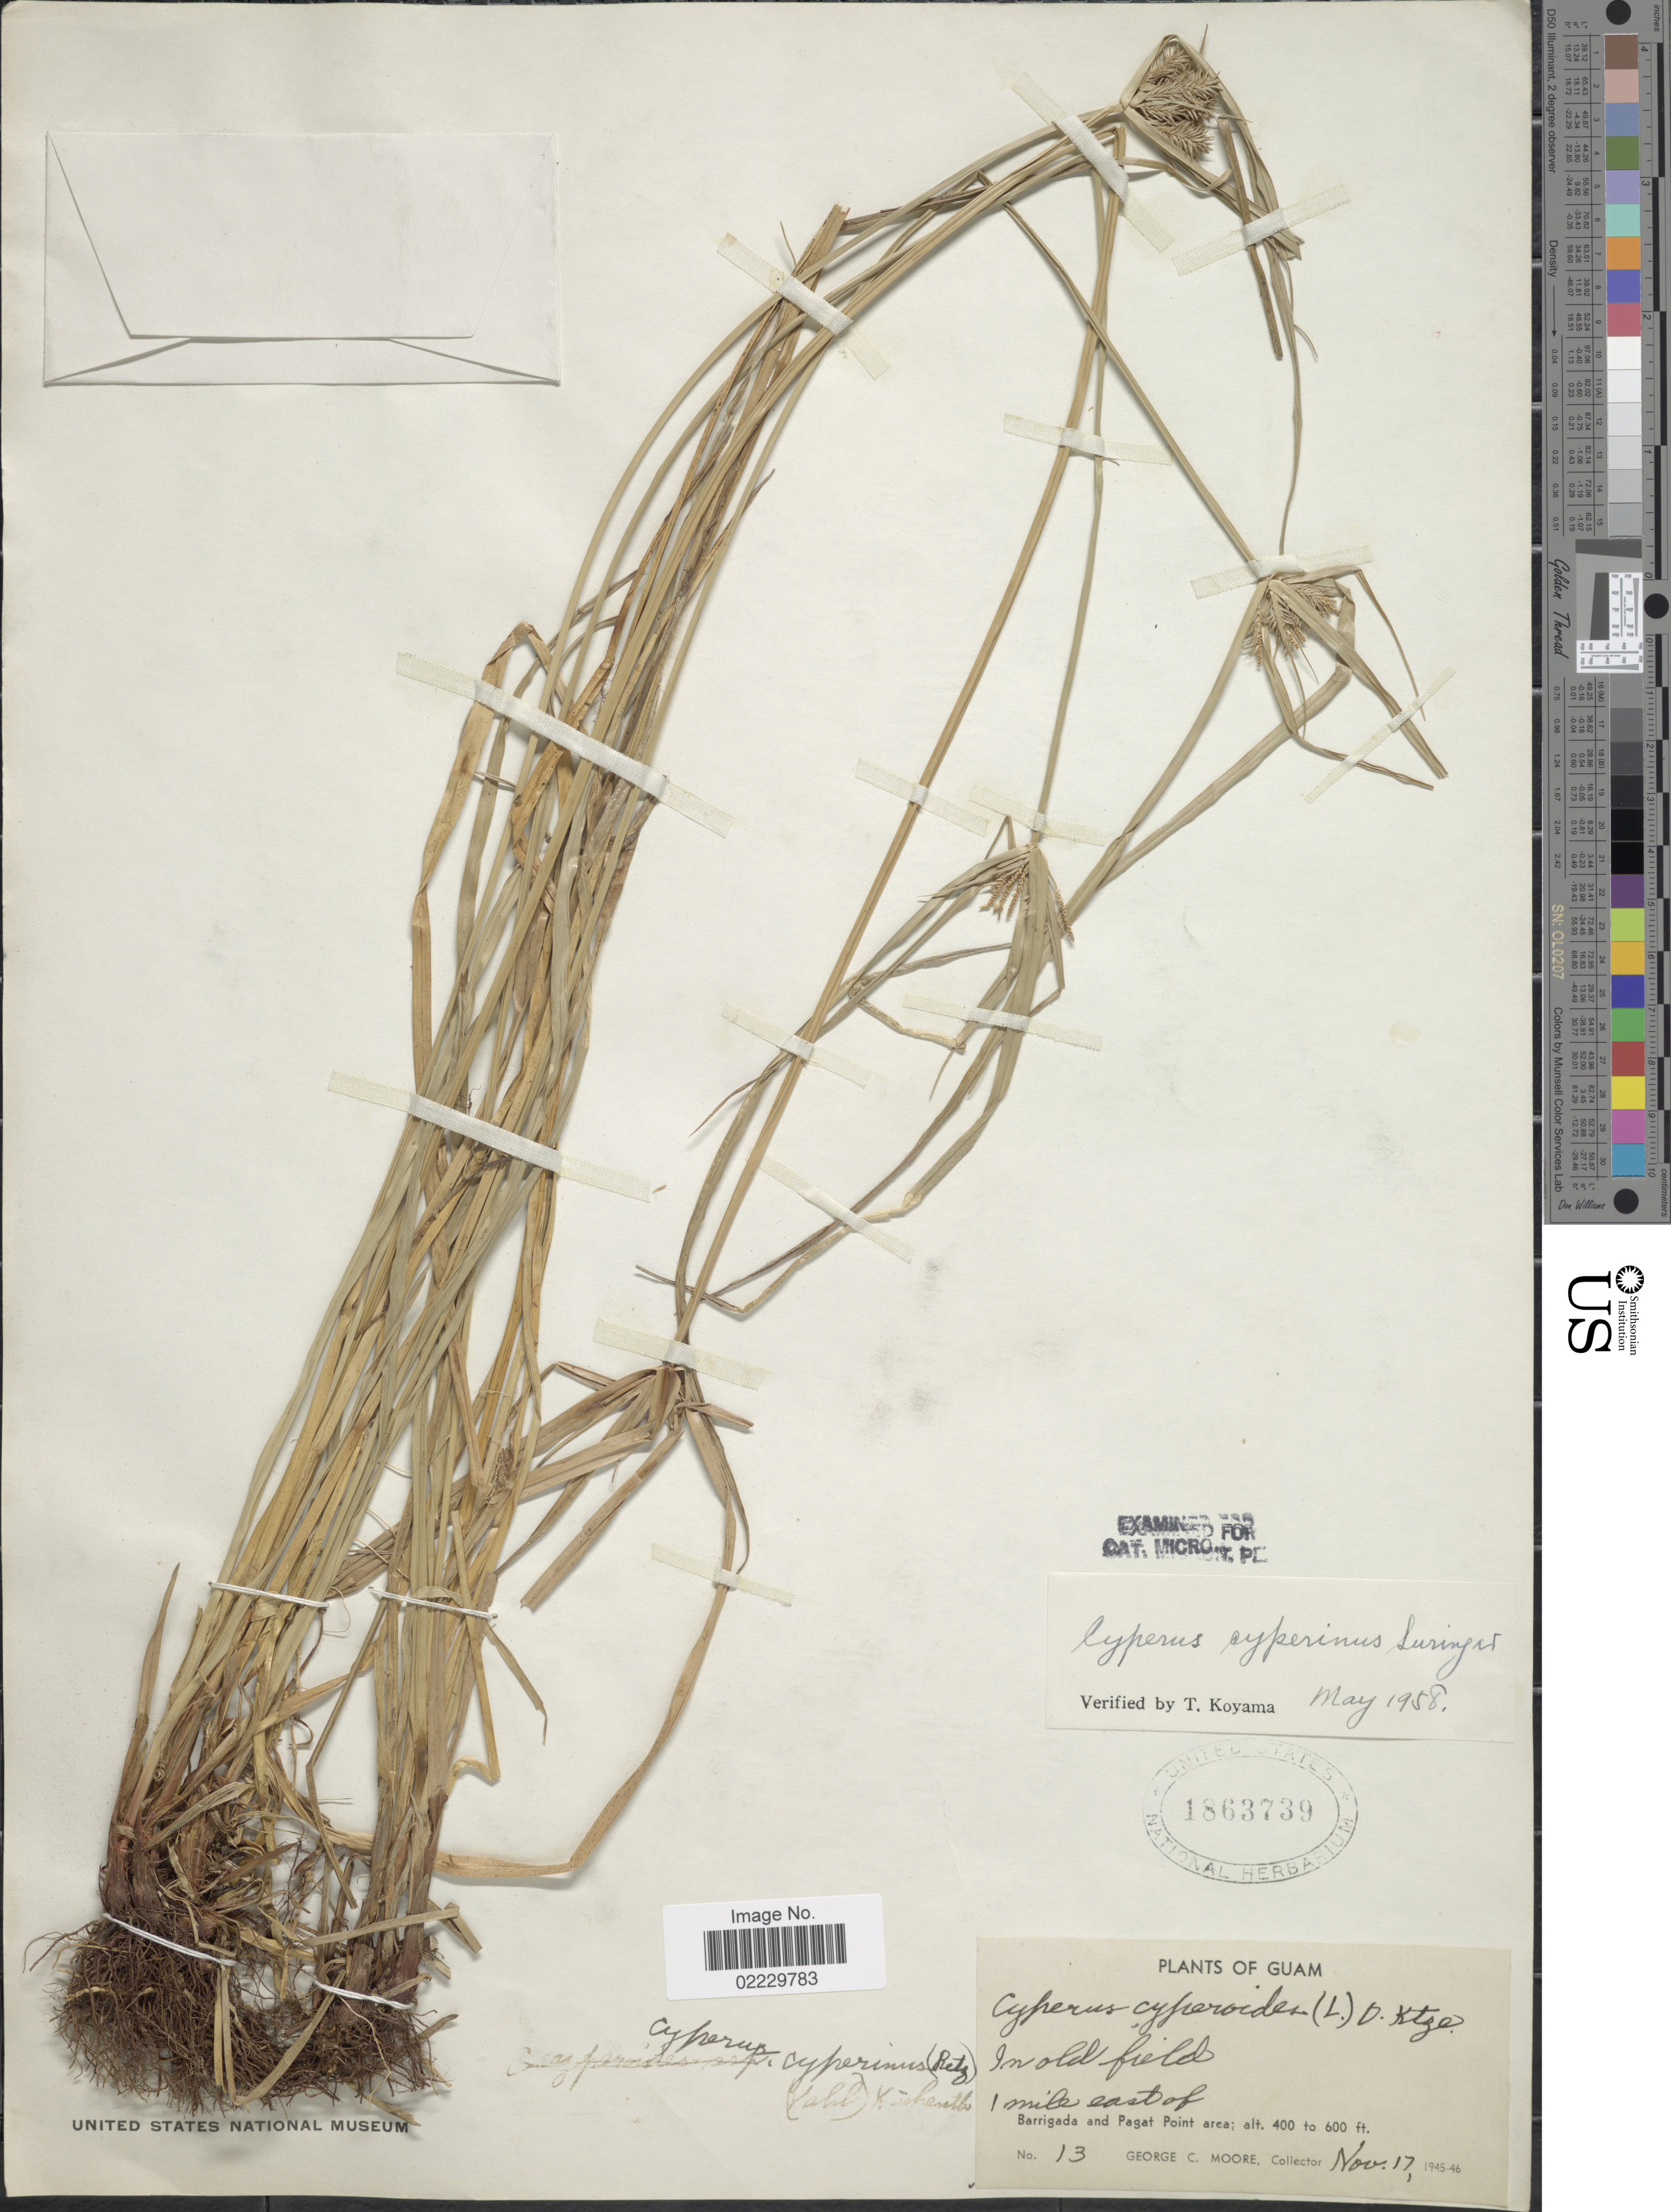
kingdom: Plantae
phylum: Tracheophyta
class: Liliopsida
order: Poales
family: Cyperaceae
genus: Cyperus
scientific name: Cyperus cyperinus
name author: (Retz.) Valck. Sur.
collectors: G. C. Moore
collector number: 13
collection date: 1945-11-17/1946-11-17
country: Guam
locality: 1 mile east of Barrigada and Pagat Point area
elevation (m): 122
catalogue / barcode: US 1863739